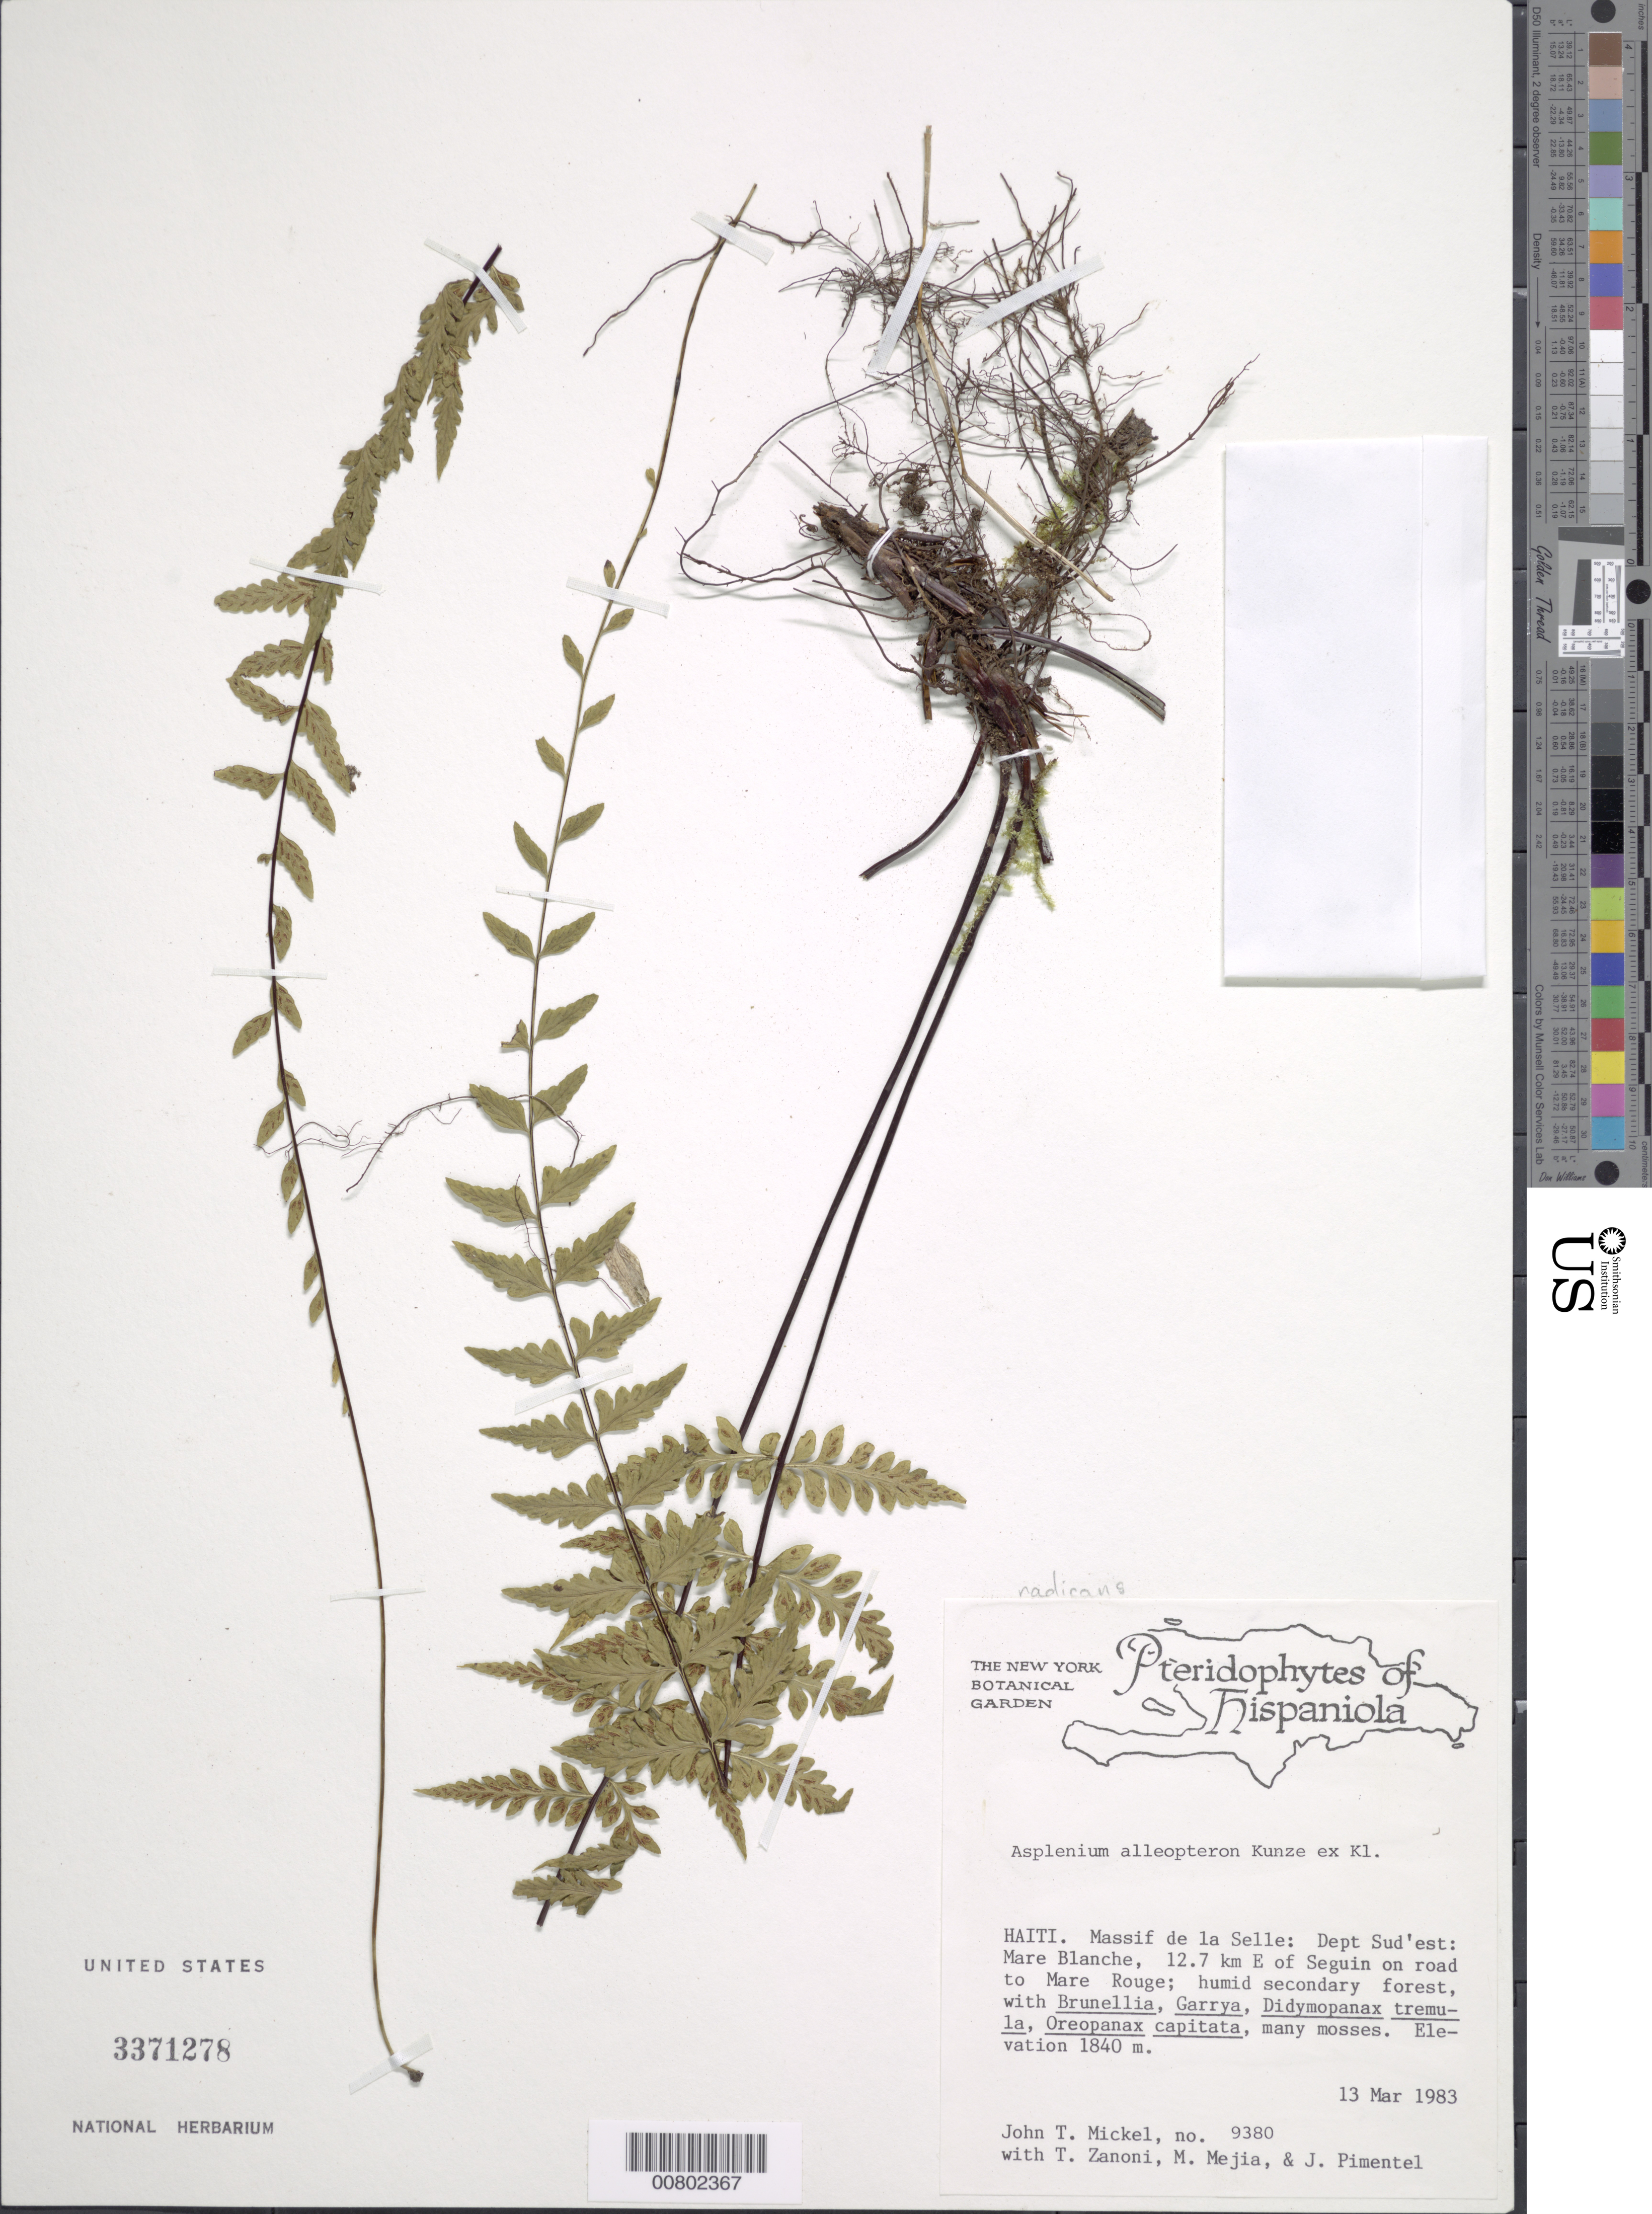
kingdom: Plantae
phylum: Tracheophyta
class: Polypodiopsida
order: Polypodiales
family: Aspleniaceae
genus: Asplenium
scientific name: Asplenium radicans var. alloeopteron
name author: (Kunze ex Klotzsch) Lellinger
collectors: J. T. Mickel, T. A. Zanoni, M. Mejia & J. Pimentel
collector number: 9380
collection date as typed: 13 Mar 1983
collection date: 1983-03-13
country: Haiti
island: Hispaniola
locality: Dept. Sud'est, Mare Blance, 12.7 km E of Seguin on road to Mare Rouge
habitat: Humid secondary forest, with Brunellia, Garrya, Didymopanax tremula, Oreopanax capitata, many mosses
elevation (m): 1840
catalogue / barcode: US 3371278